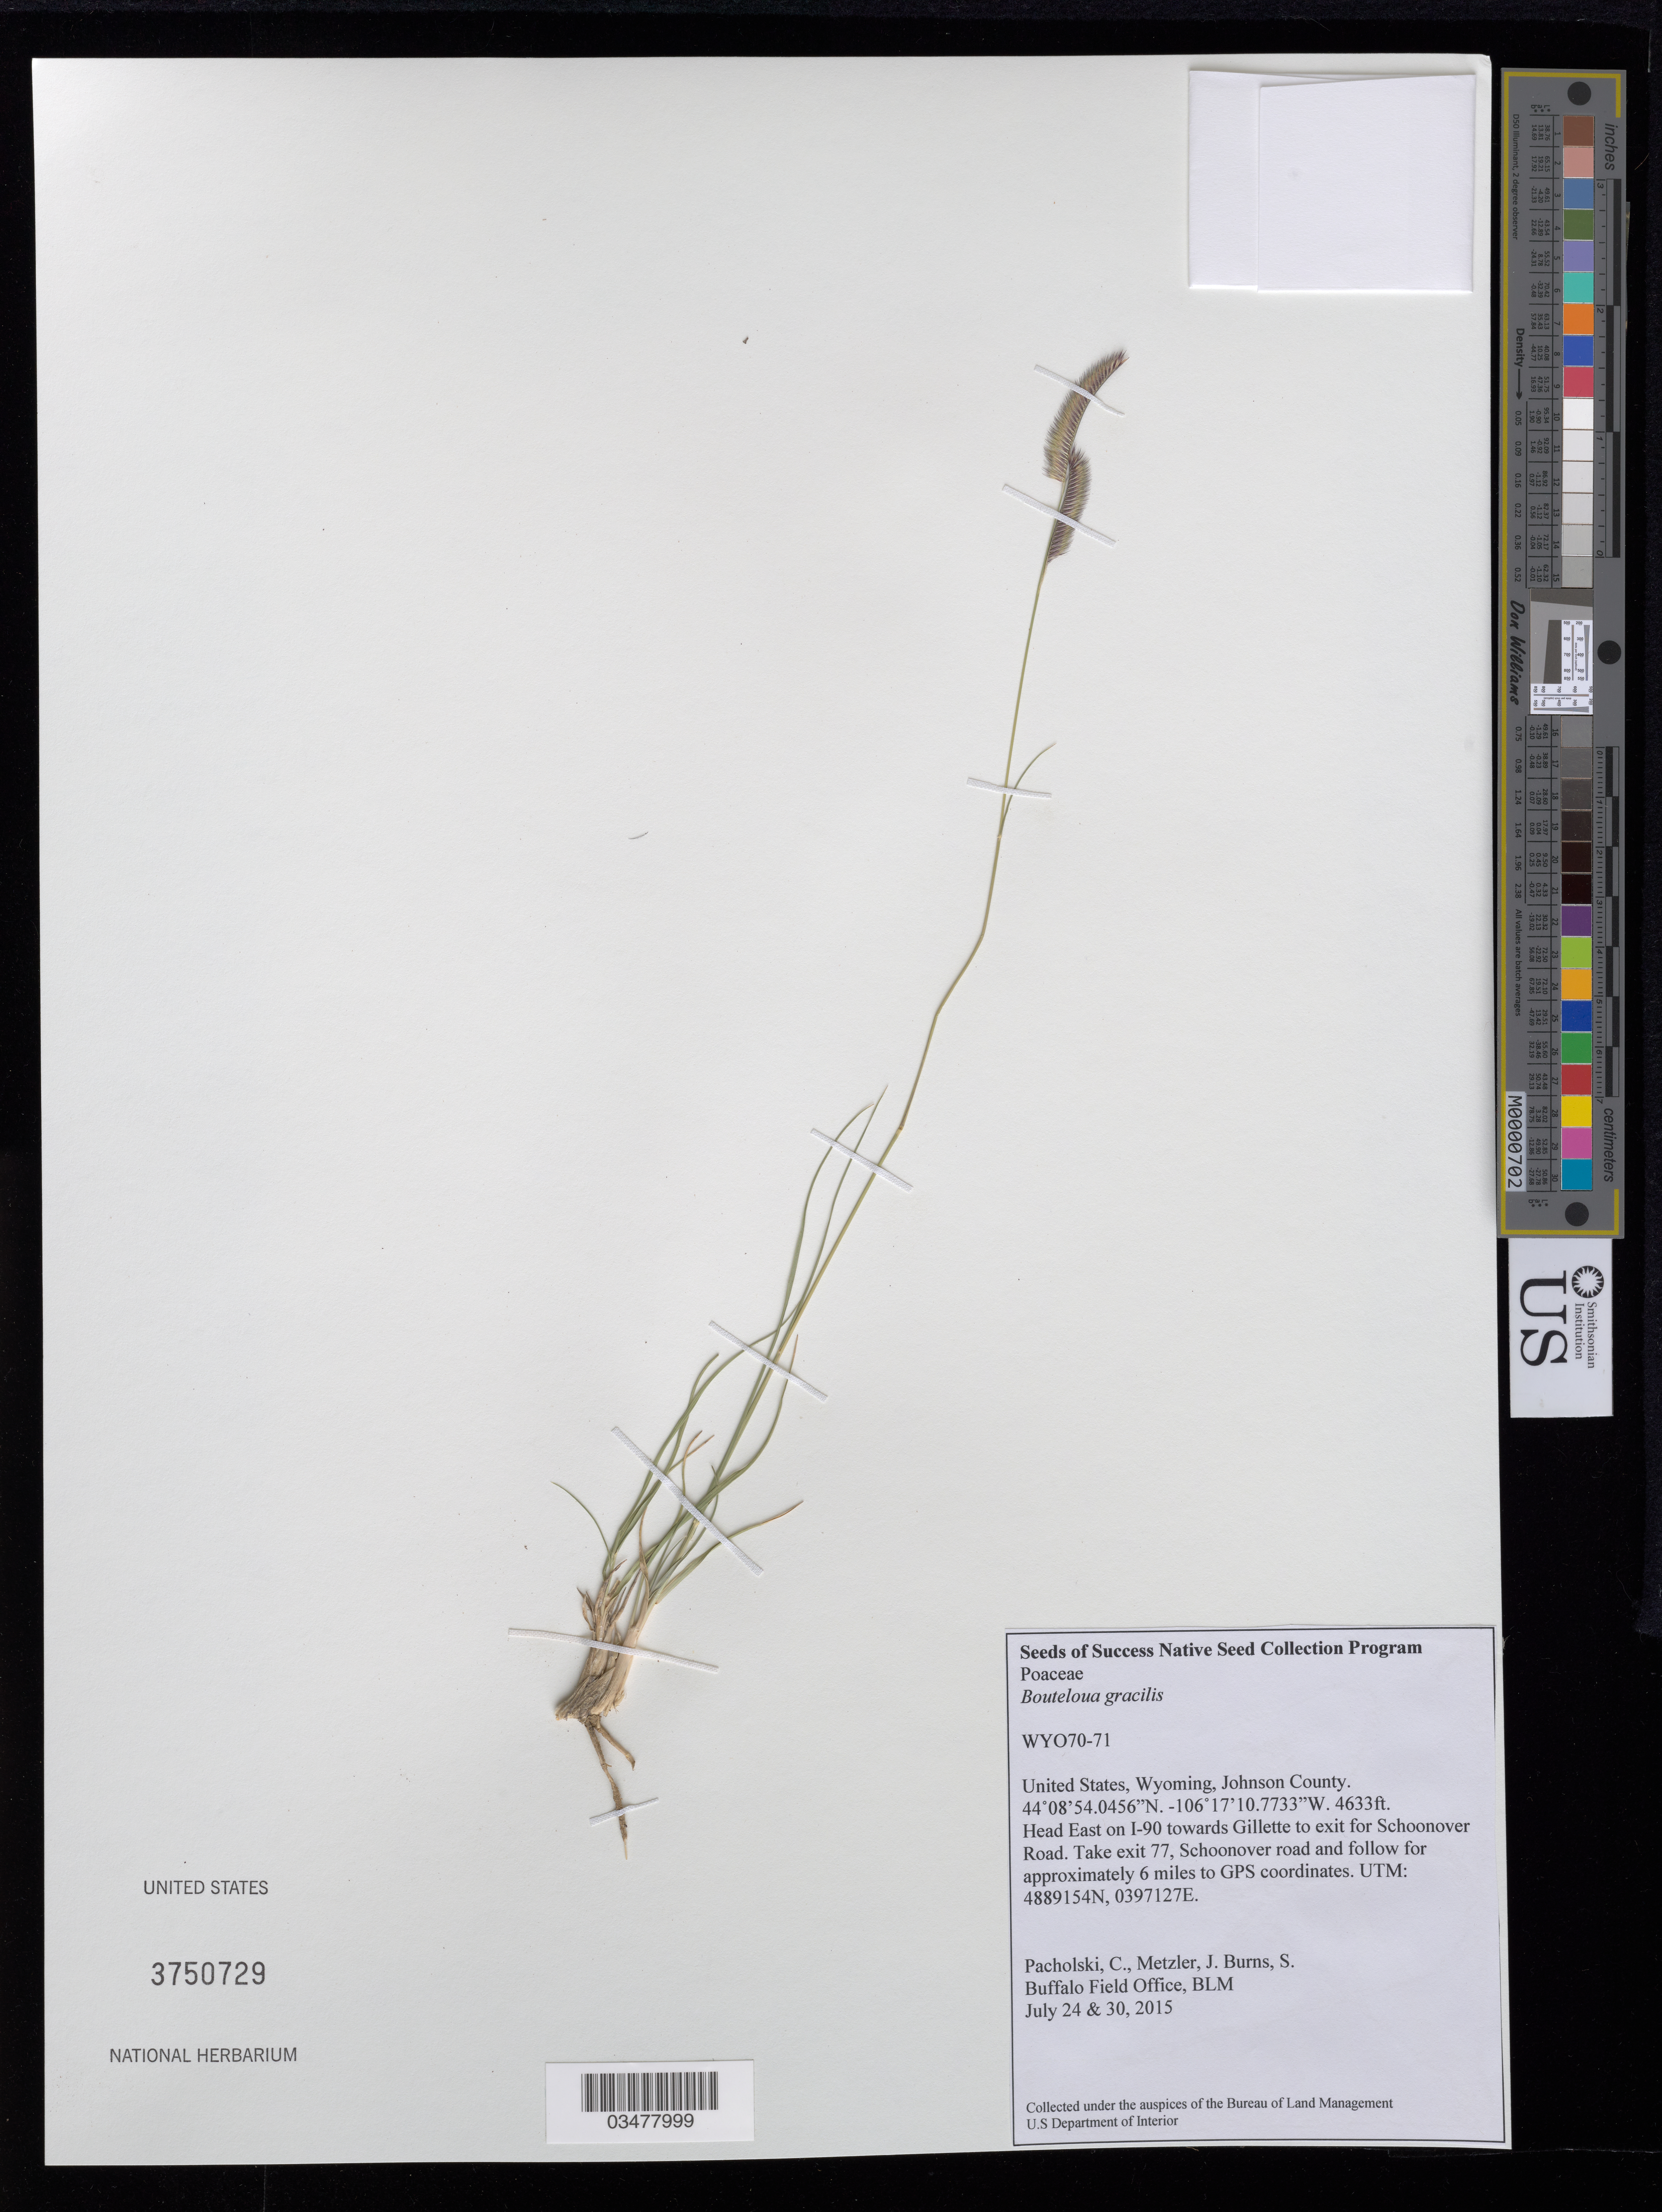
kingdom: Plantae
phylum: Tracheophyta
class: Liliopsida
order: Poales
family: Poaceae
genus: Bouteloua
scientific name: Bouteloua gracilis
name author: (Kunth) Lag. ex Griffiths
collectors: -. Pacholski, -. Metzler & -. Burns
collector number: WY070-71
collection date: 2015-07-24,2015-07-30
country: United States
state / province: Wyoming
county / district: Johnson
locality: Cat's Creek Allotment. 6 mi. on Schoonover road.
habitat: upland grassland, sagebrush steppe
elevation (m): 1412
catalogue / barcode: US 3750729